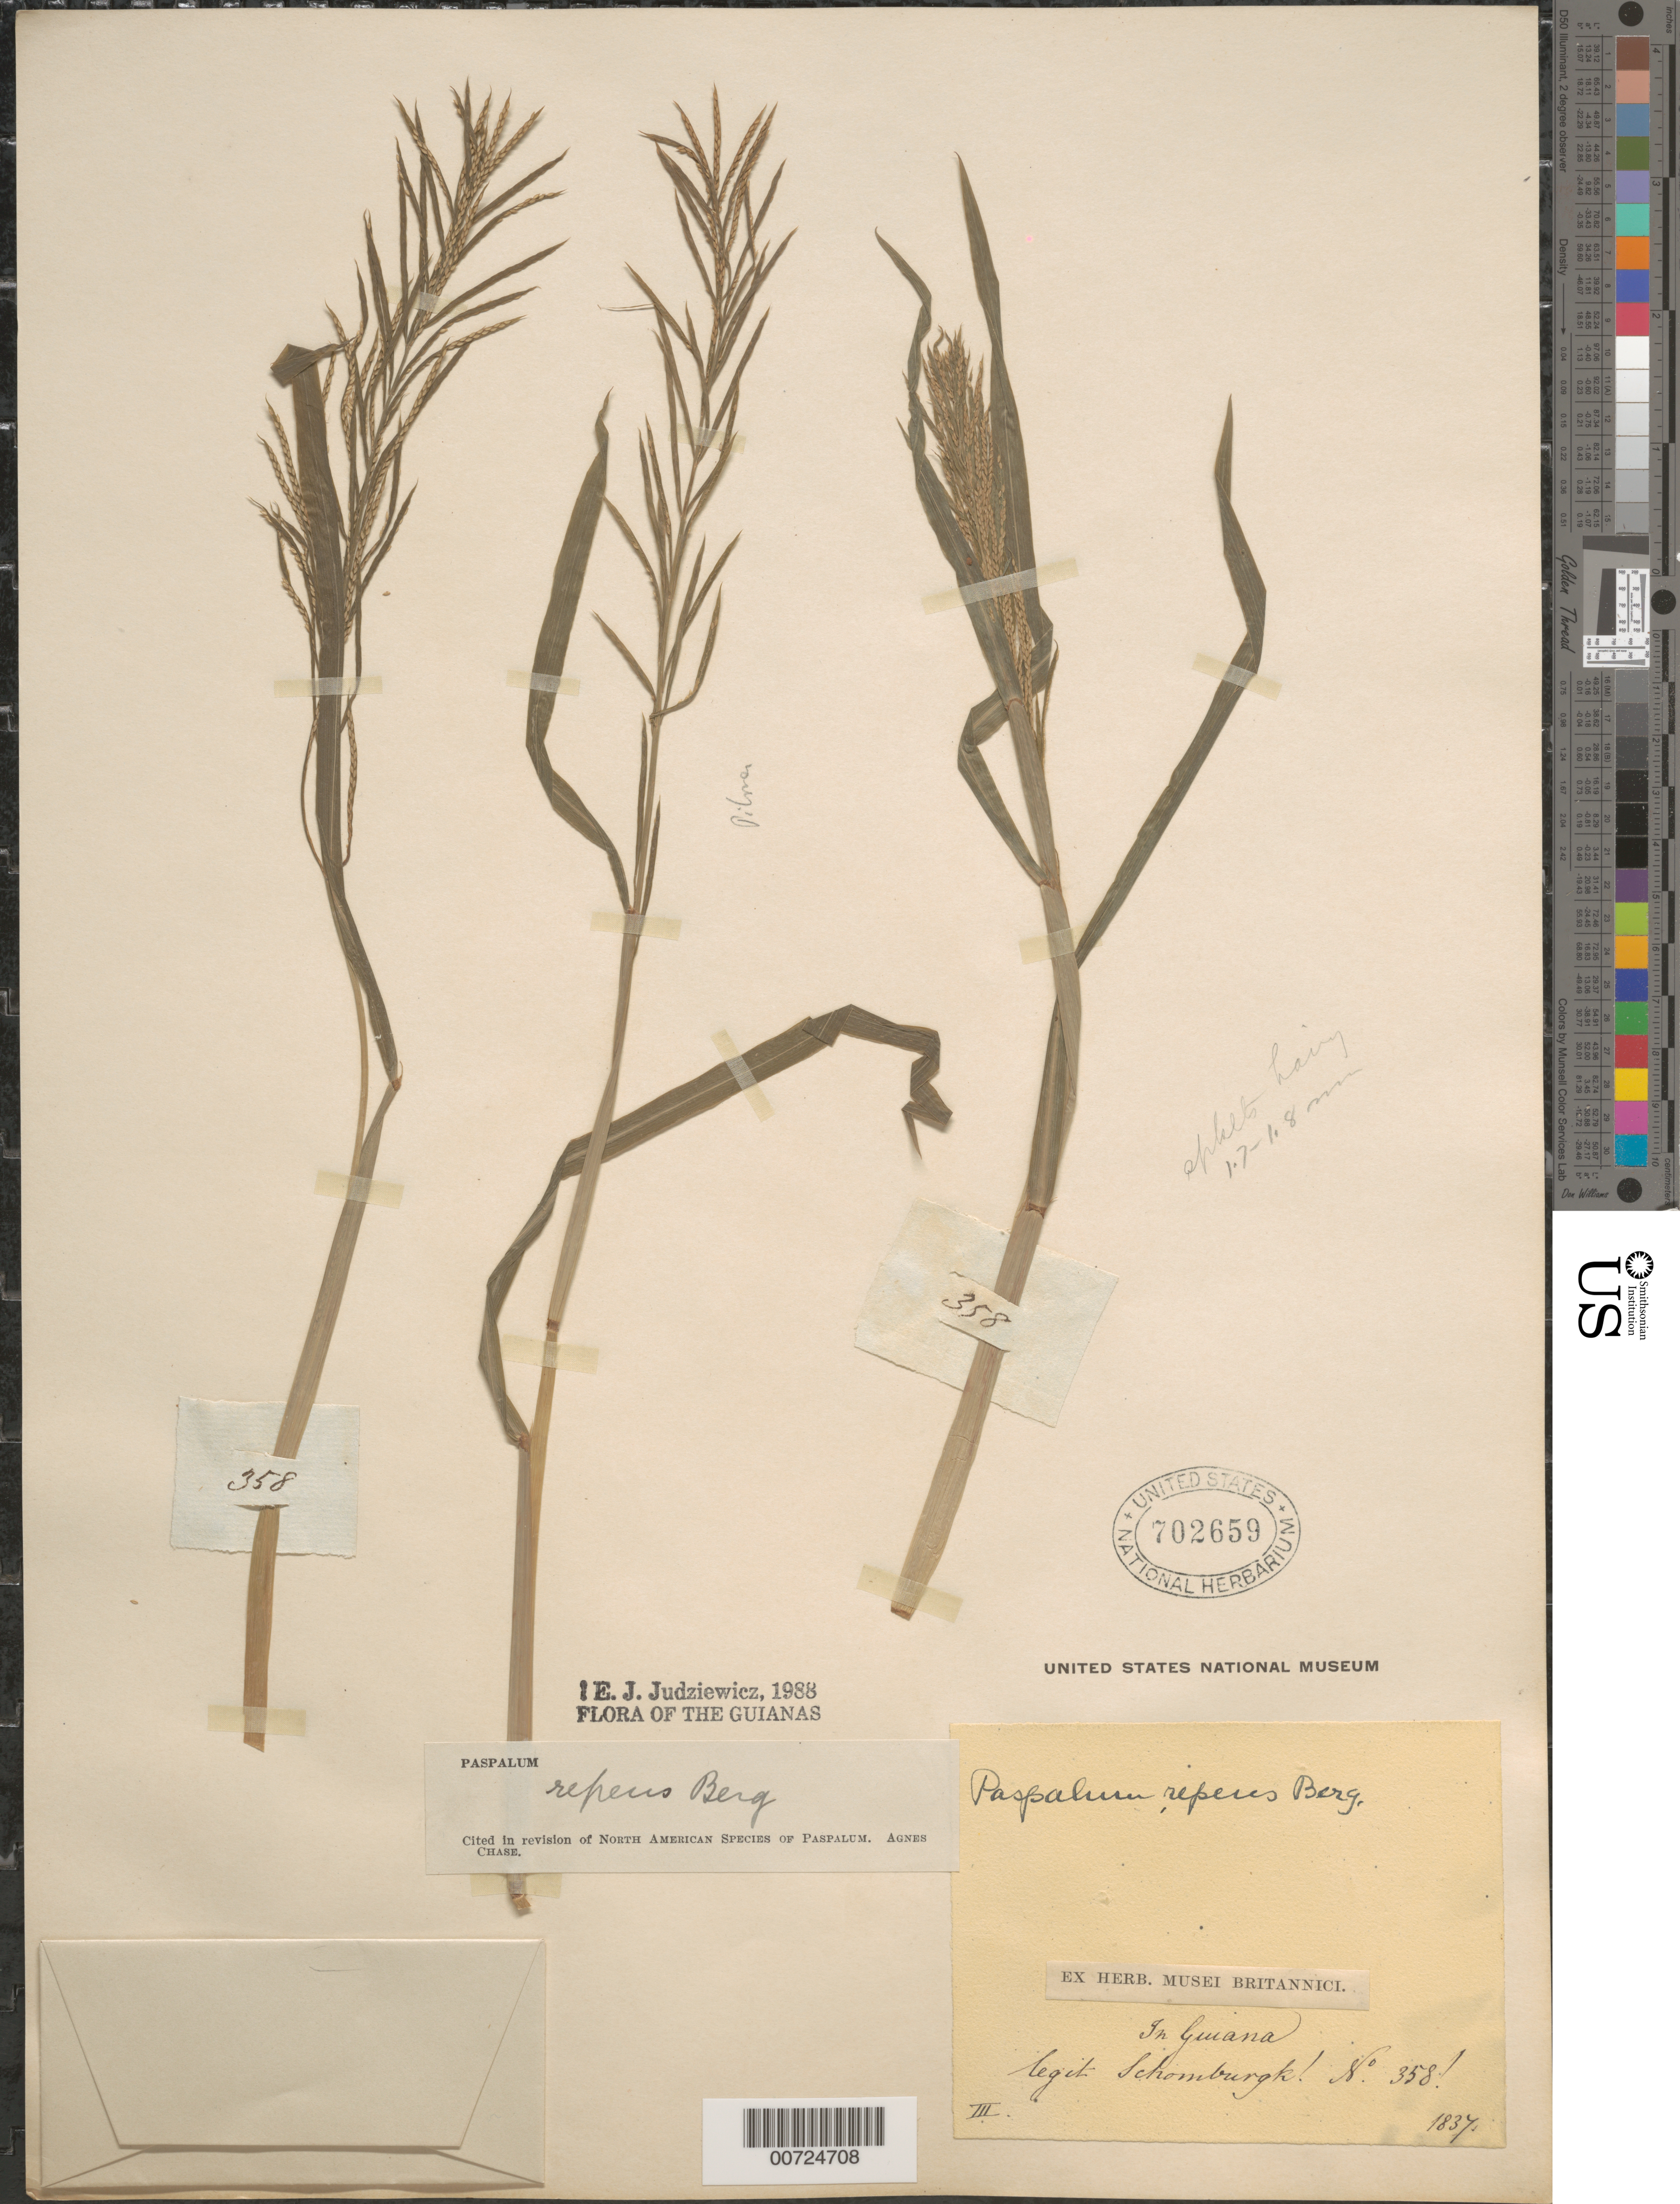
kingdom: Plantae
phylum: Tracheophyta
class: Liliopsida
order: Poales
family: Poaceae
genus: Paspalum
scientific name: Paspalum repens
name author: P.J. Bergius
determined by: Judziewicz, E. J.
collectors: R. H. Schomburgk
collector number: I 358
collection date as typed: March 1837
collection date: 1837-03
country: Guyana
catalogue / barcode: US 702659